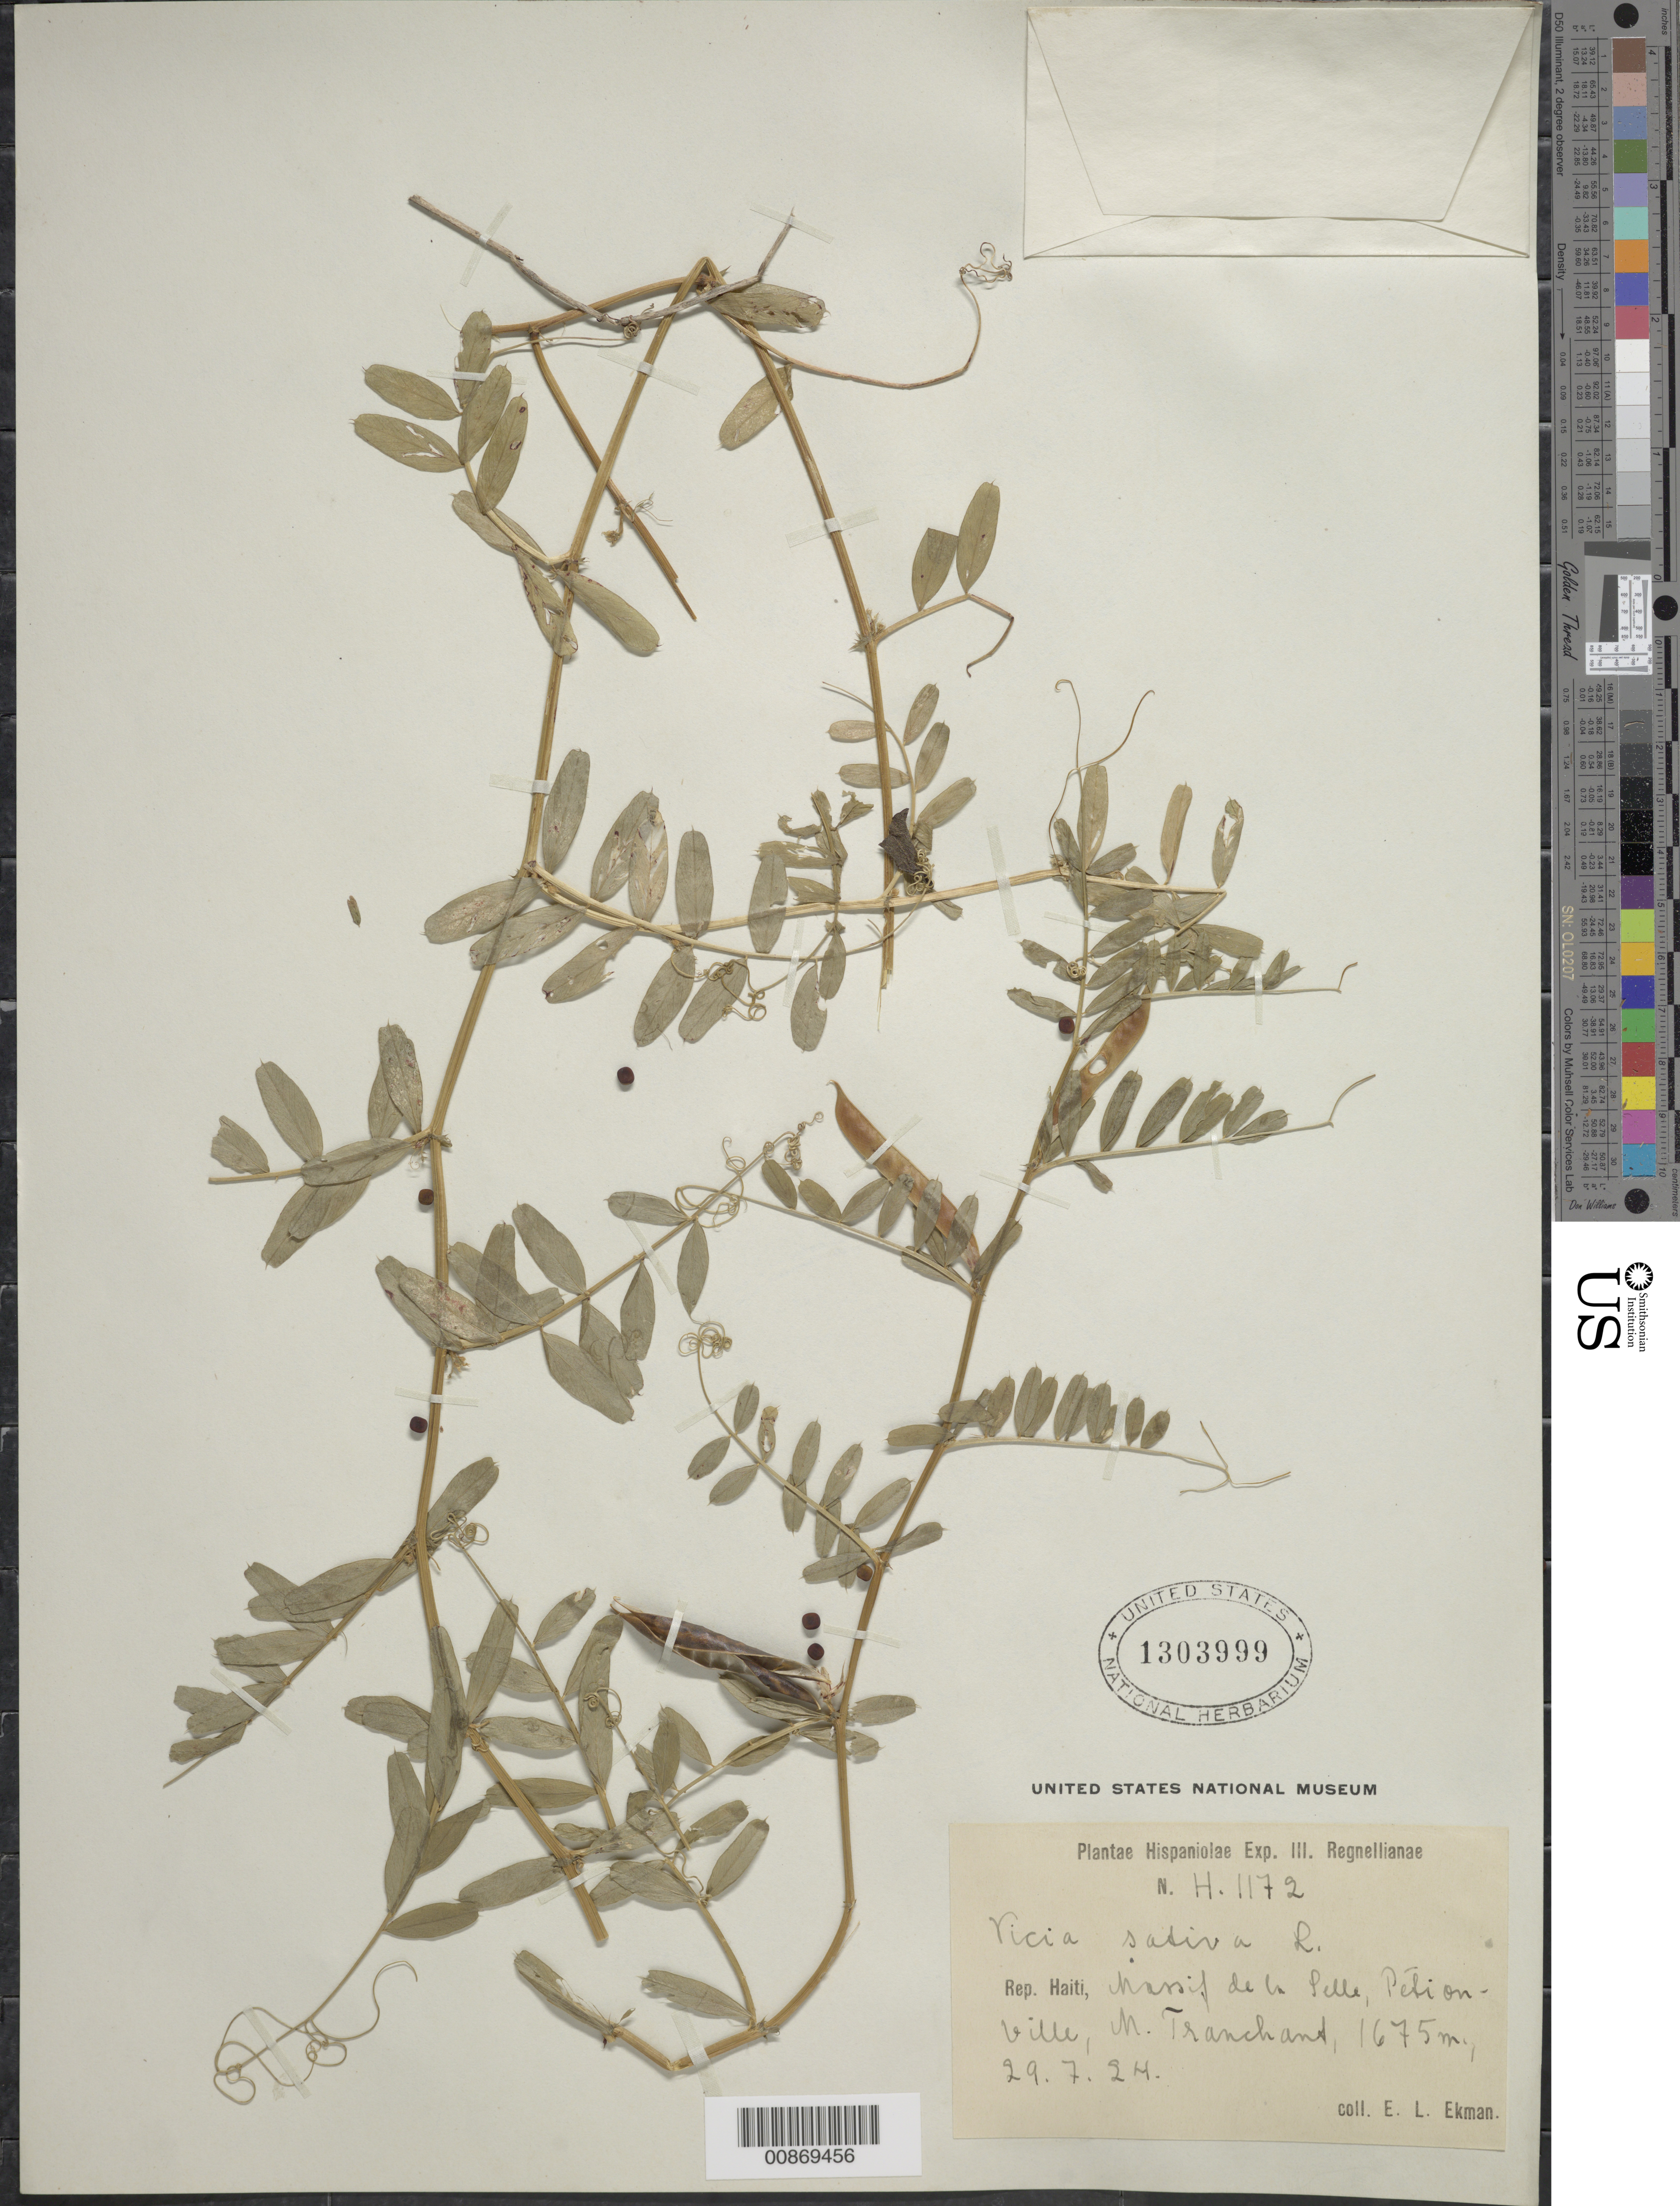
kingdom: Plantae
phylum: Tracheophyta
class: Magnoliopsida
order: Fabales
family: Fabaceae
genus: Vicia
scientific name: Vicia sativa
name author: L.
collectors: E. L. Ekman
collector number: H 1172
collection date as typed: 29 Jul 1924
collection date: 1924-07-29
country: Haiti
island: Hispaniola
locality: Massif de la Selle, Pétionville, M. Tranchant.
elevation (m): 1675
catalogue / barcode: US 1303999